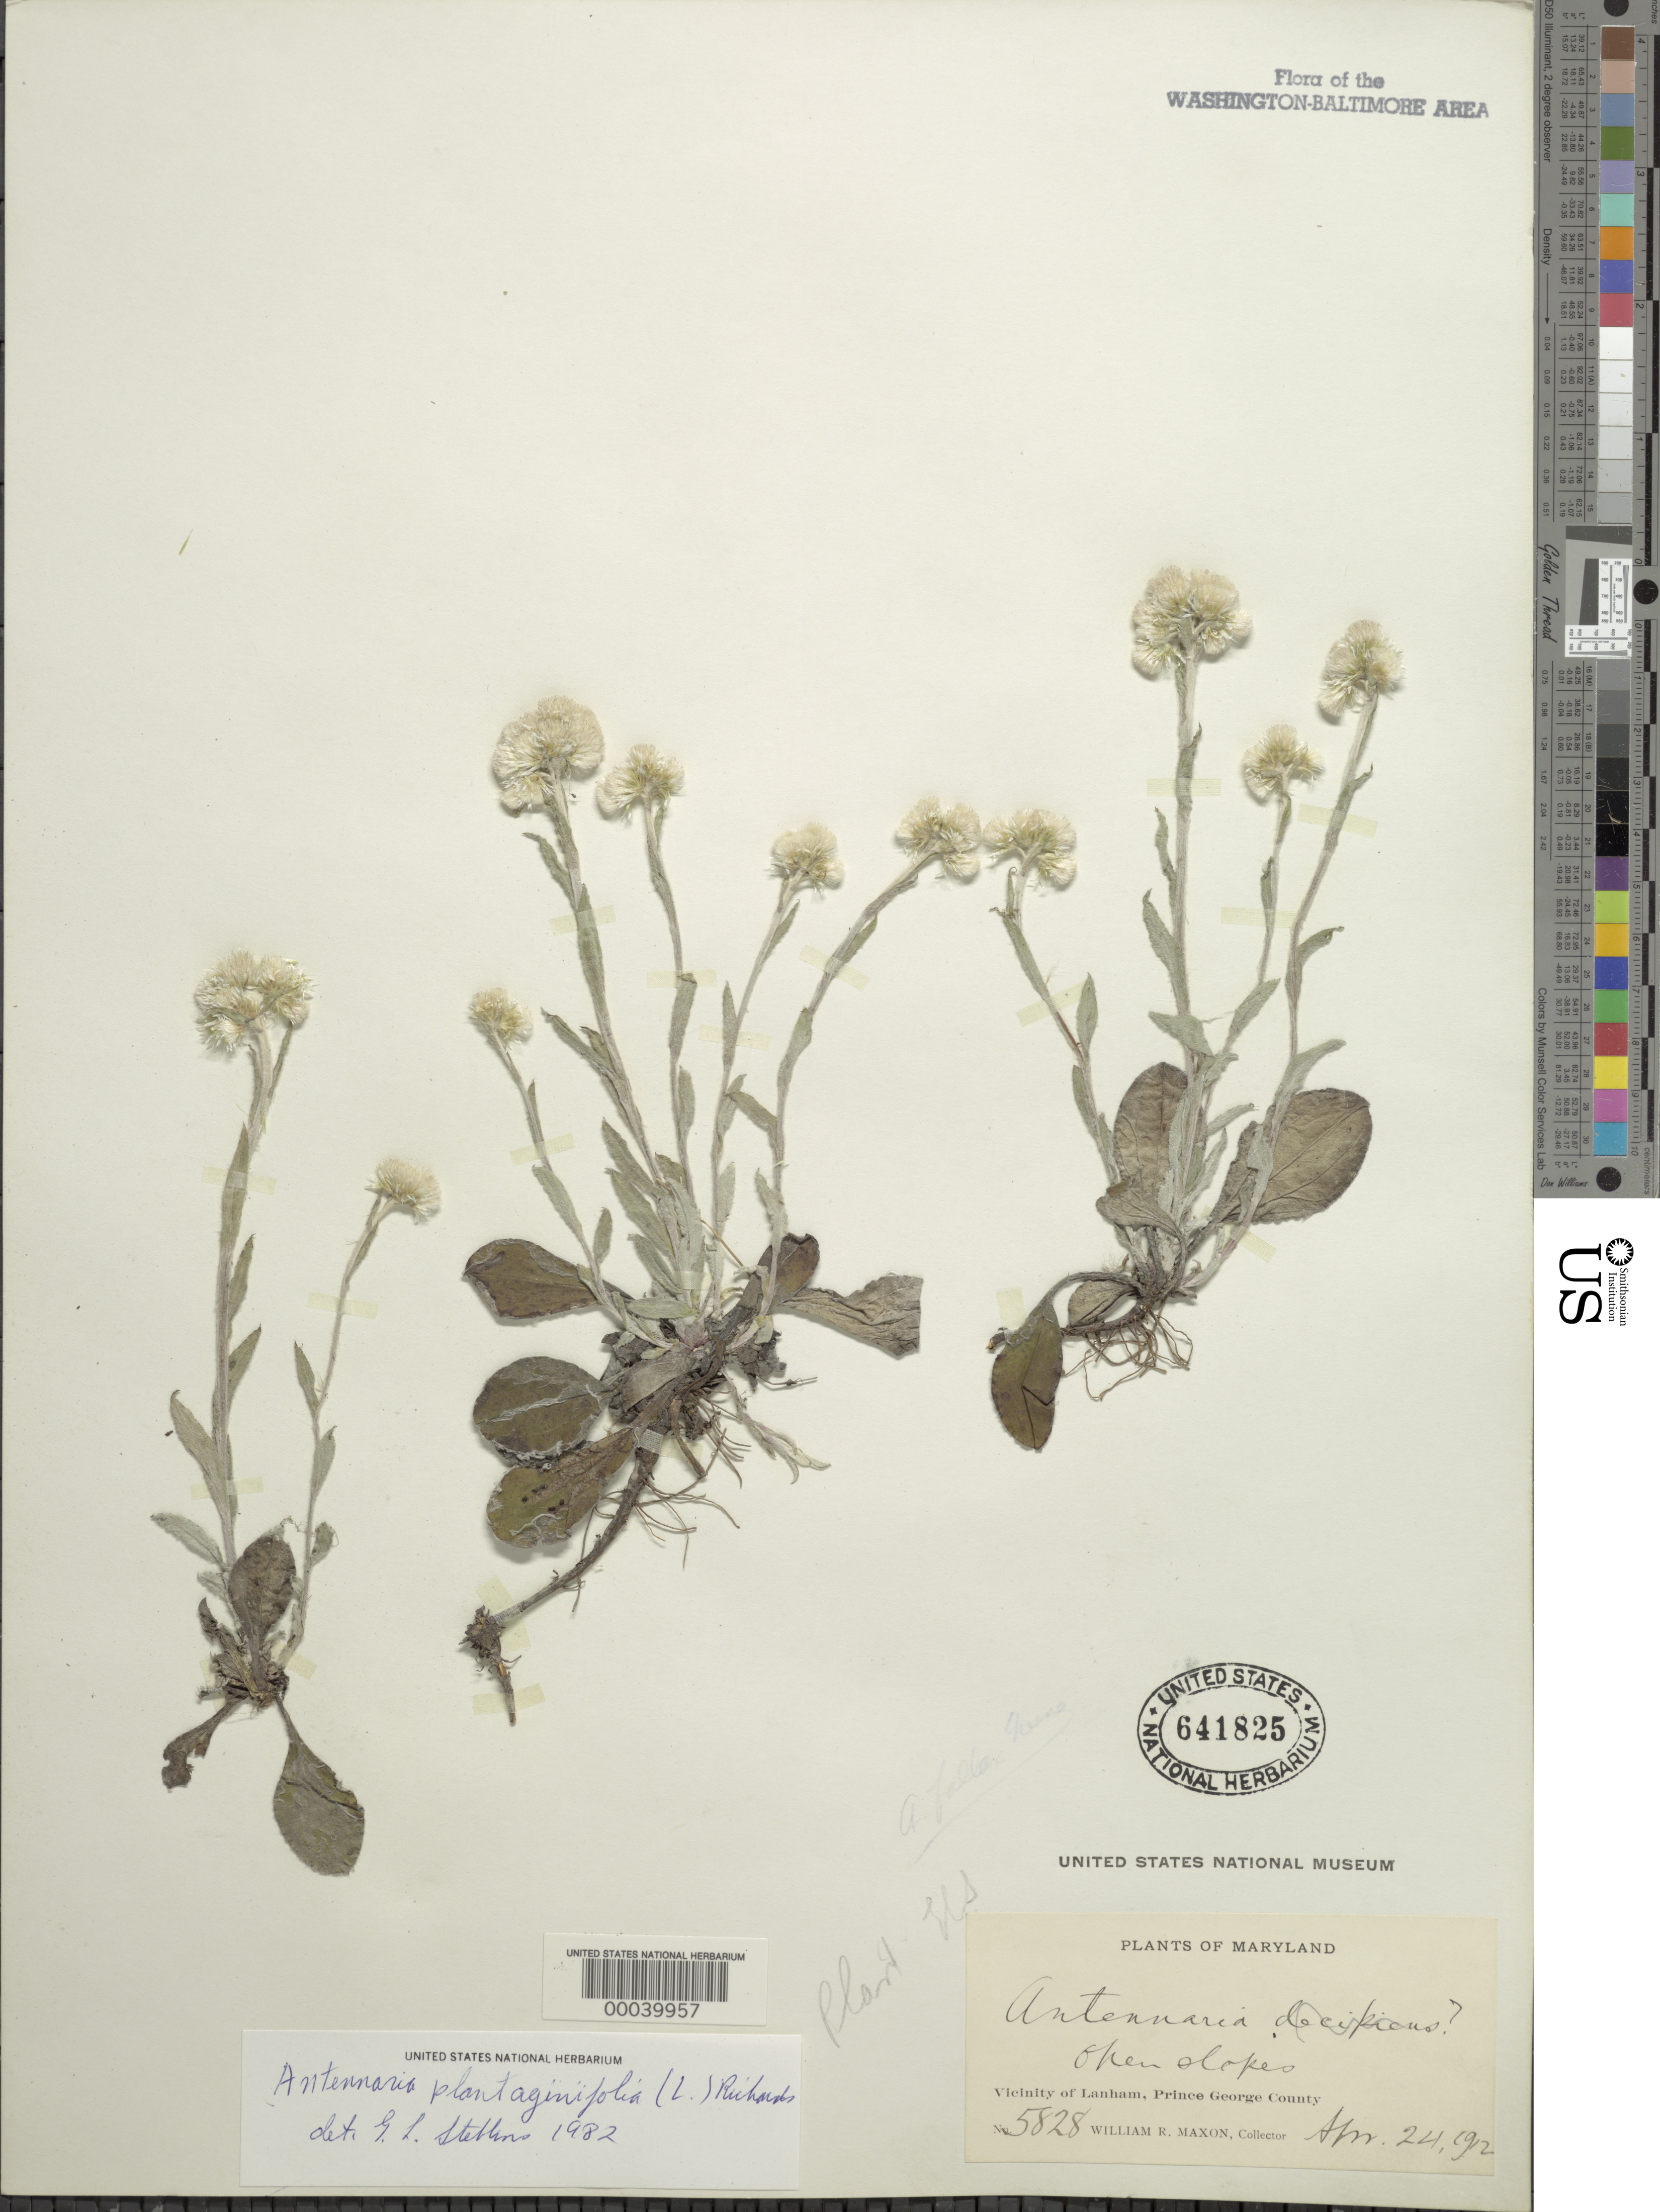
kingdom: Plantae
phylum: Tracheophyta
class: Magnoliopsida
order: Asterales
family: Asteraceae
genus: Antennaria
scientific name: Antennaria plantaginifolia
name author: (L.) Richardson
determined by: Stebbins, G. L.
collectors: W. R. Maxon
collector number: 5828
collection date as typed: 24 Apr 1912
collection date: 1912-04-24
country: United States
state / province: Maryland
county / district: Prince George's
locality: Lanham vicinity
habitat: Open slopes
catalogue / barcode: US 641825